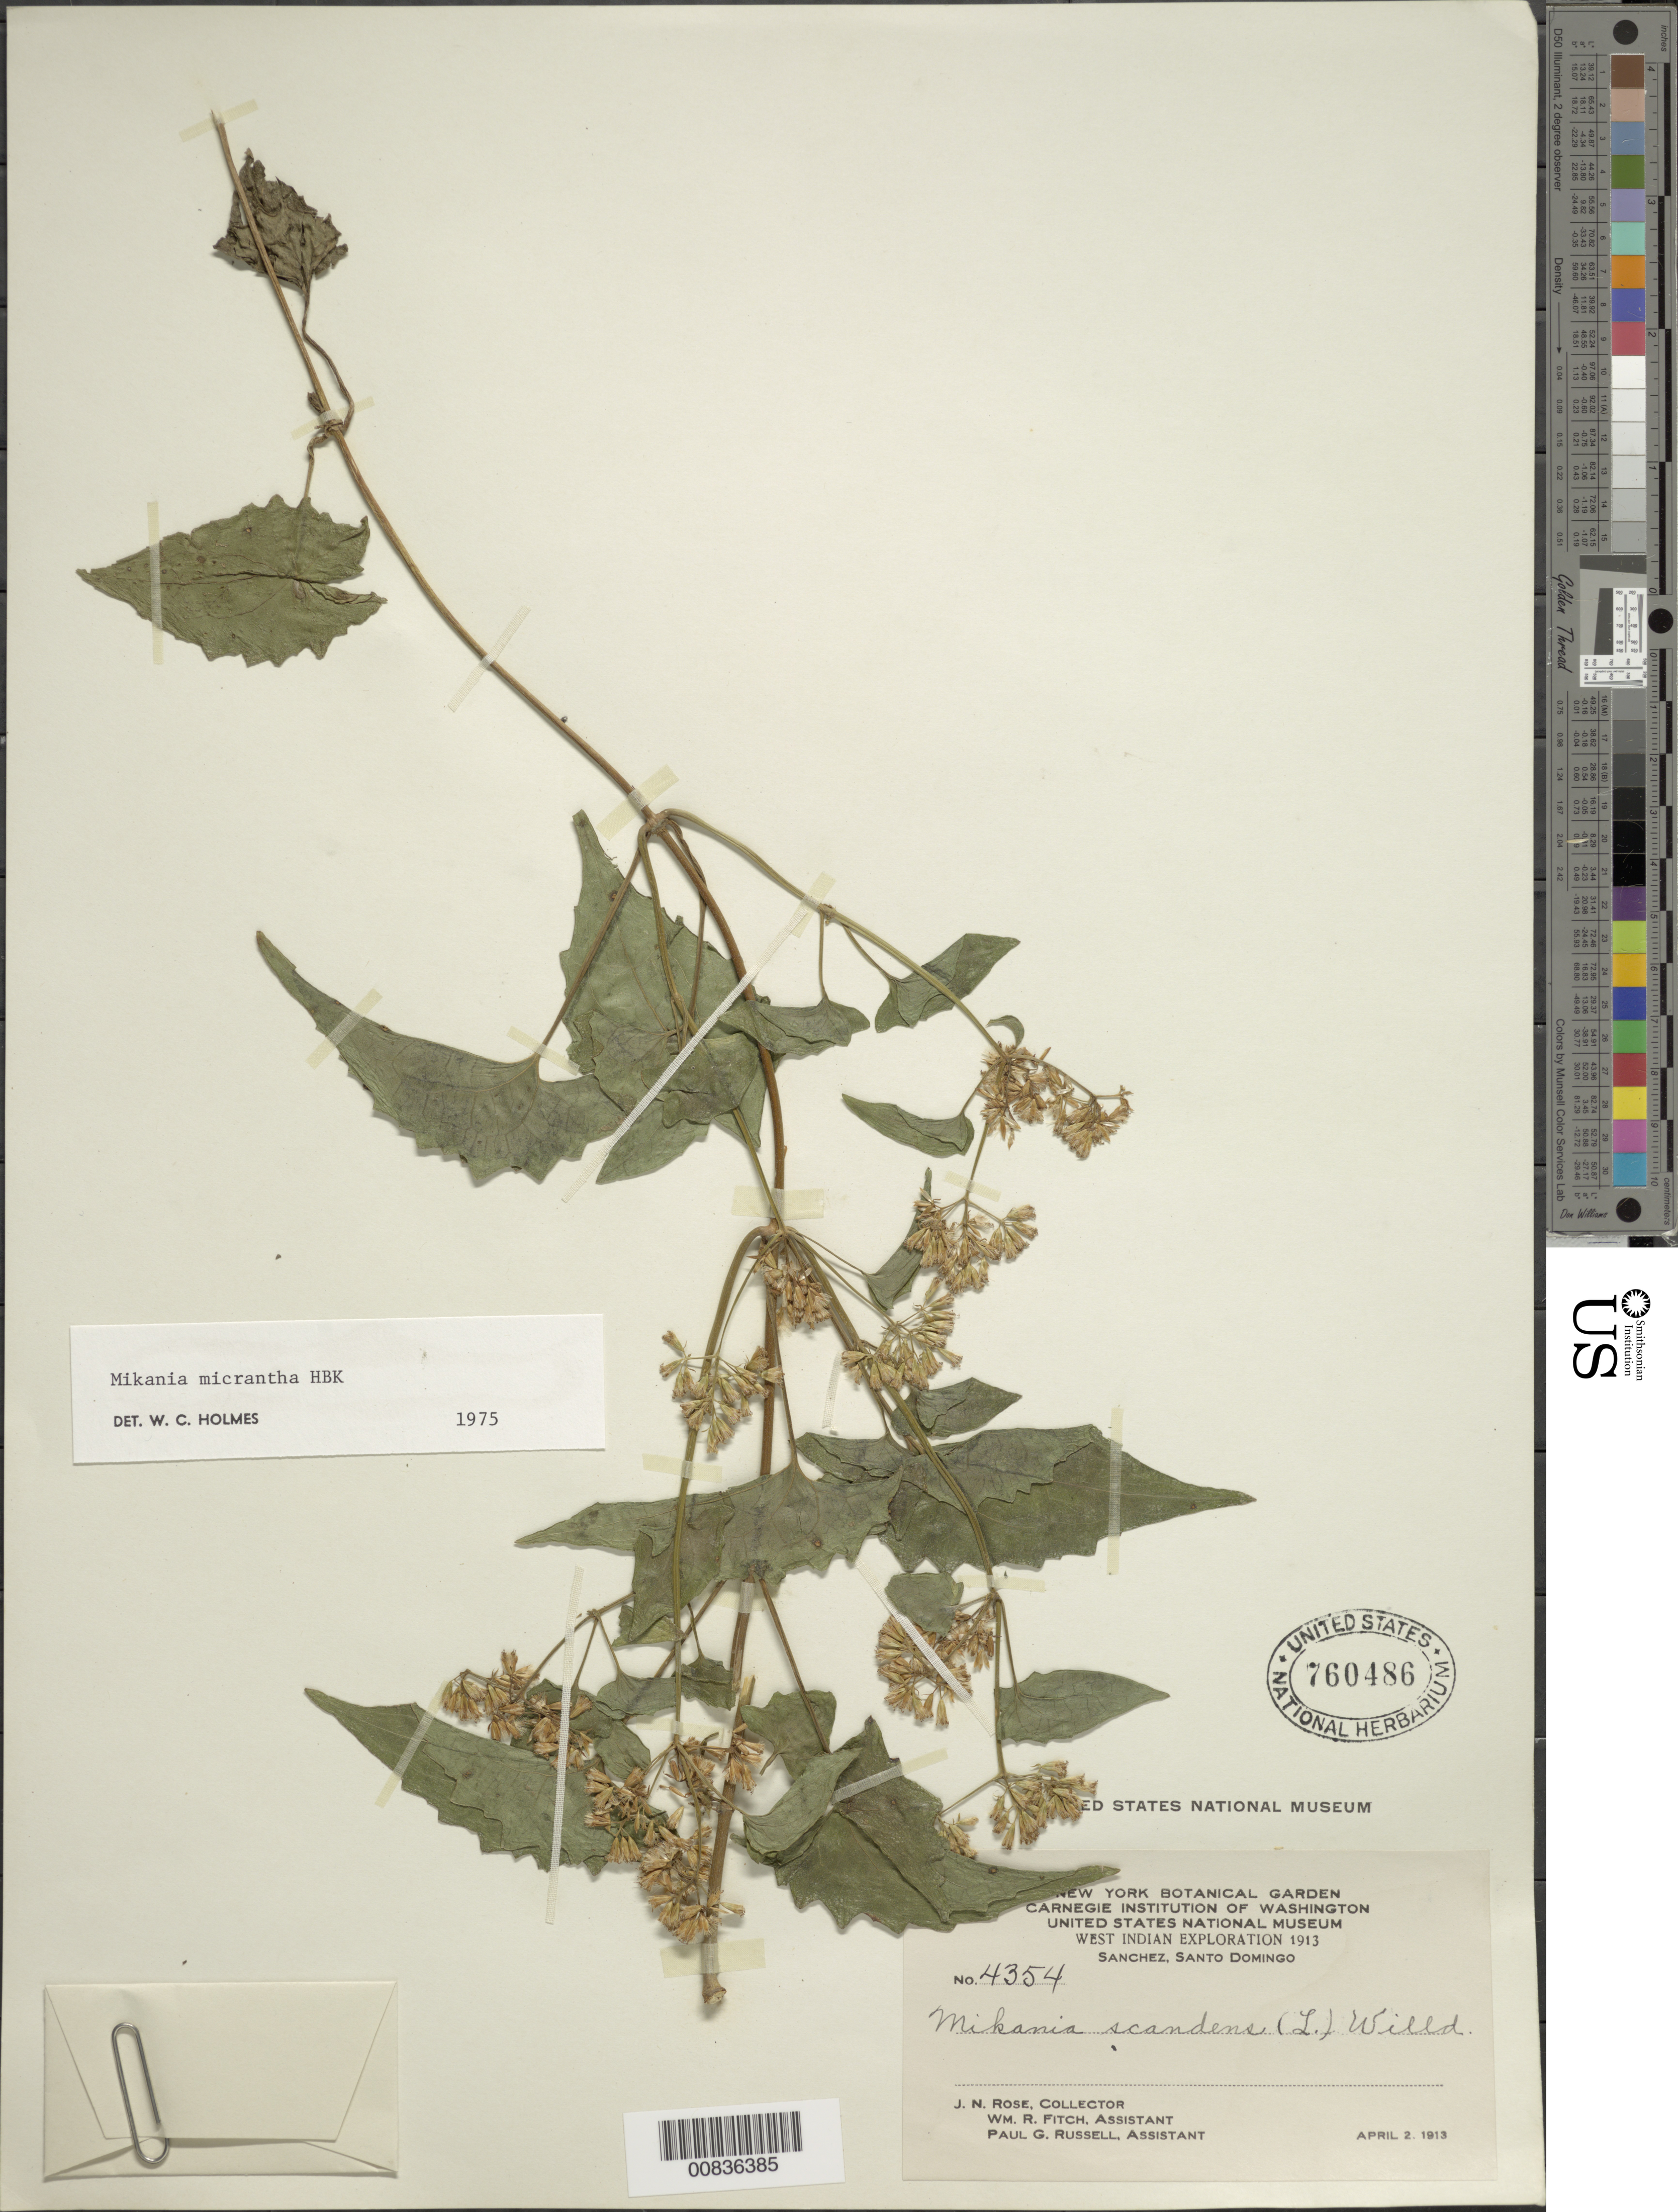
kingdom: Plantae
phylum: Tracheophyta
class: Magnoliopsida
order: Asterales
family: Asteraceae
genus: Mikania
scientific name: Mikania micrantha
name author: Kunth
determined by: Holmes, W. C.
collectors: J. N. Rose, W. R. Fitch & P. G. Russell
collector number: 4354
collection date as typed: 02 Apr 1913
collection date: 1913-04-02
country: Dominican Republic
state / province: Sanchez Ramirez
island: Hispaniola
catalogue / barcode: US 760486